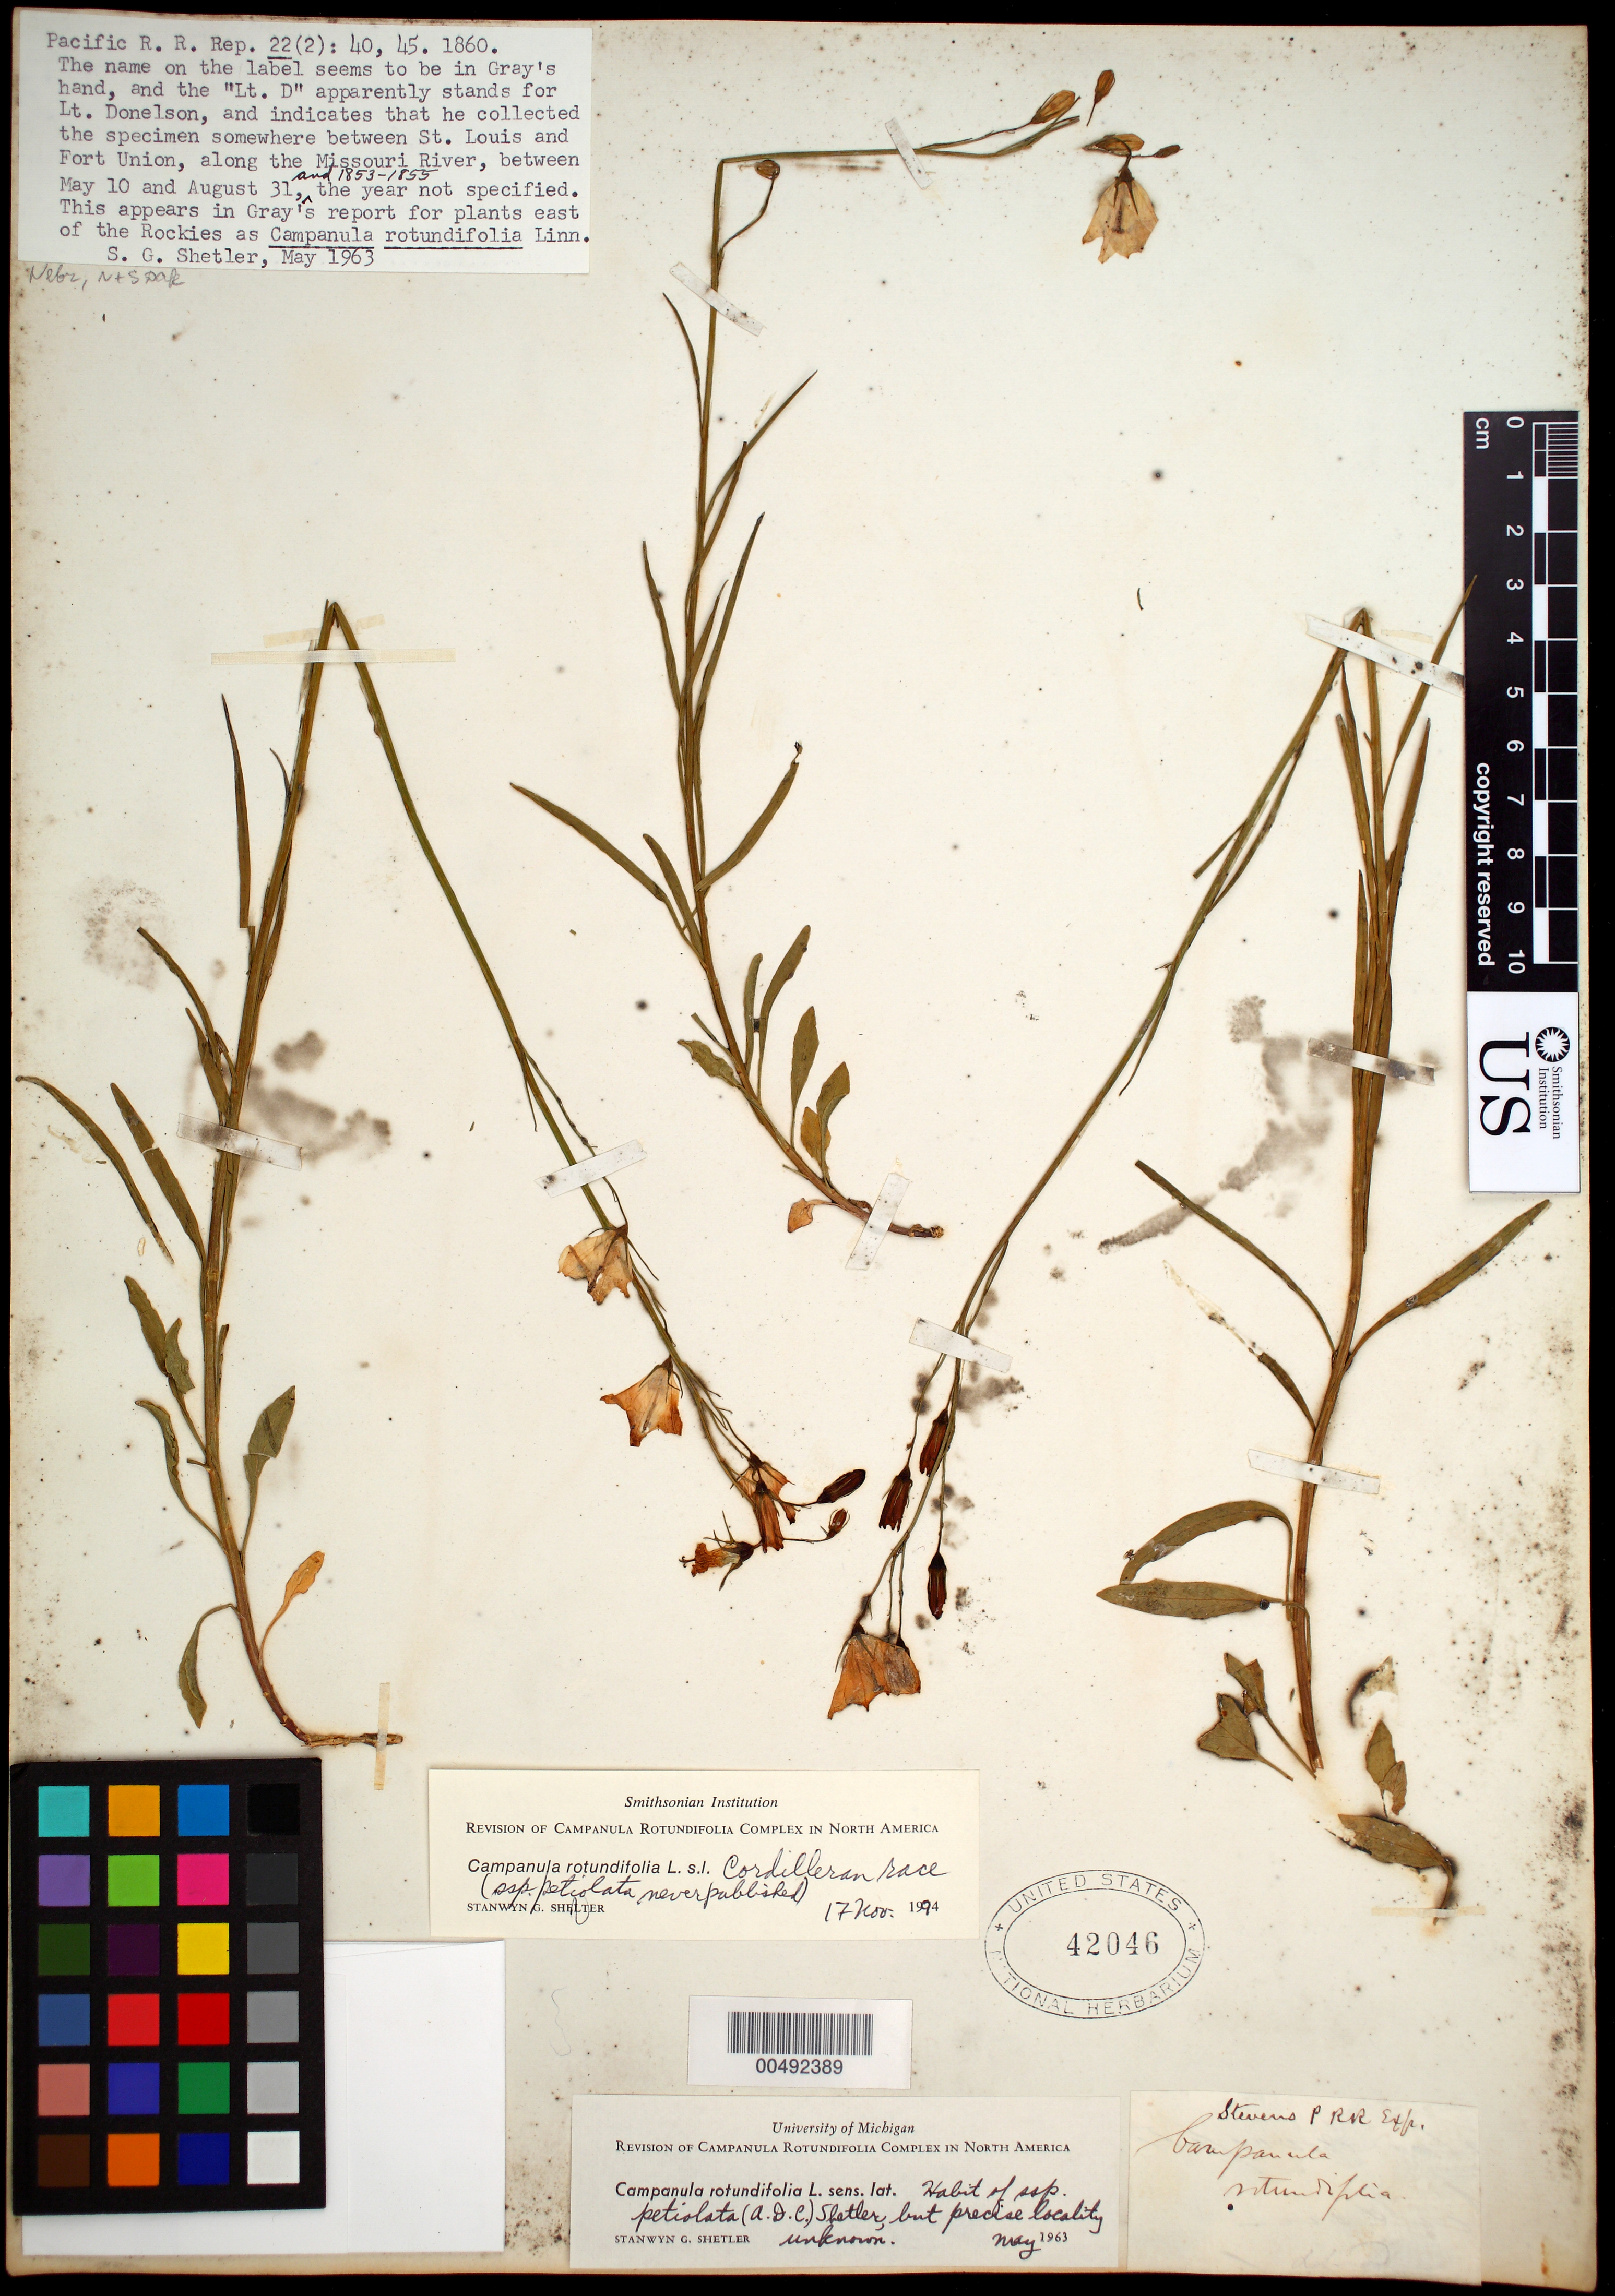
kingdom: Plantae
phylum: Tracheophyta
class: Magnoliopsida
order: Asterales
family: Campanulaceae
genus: Campanula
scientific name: Campanula rotundifolia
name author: L.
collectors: L. Donelson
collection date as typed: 10 May 1853 to 31 Aug 1855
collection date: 1853-05-10/1855-08-31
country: United States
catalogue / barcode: US 42046